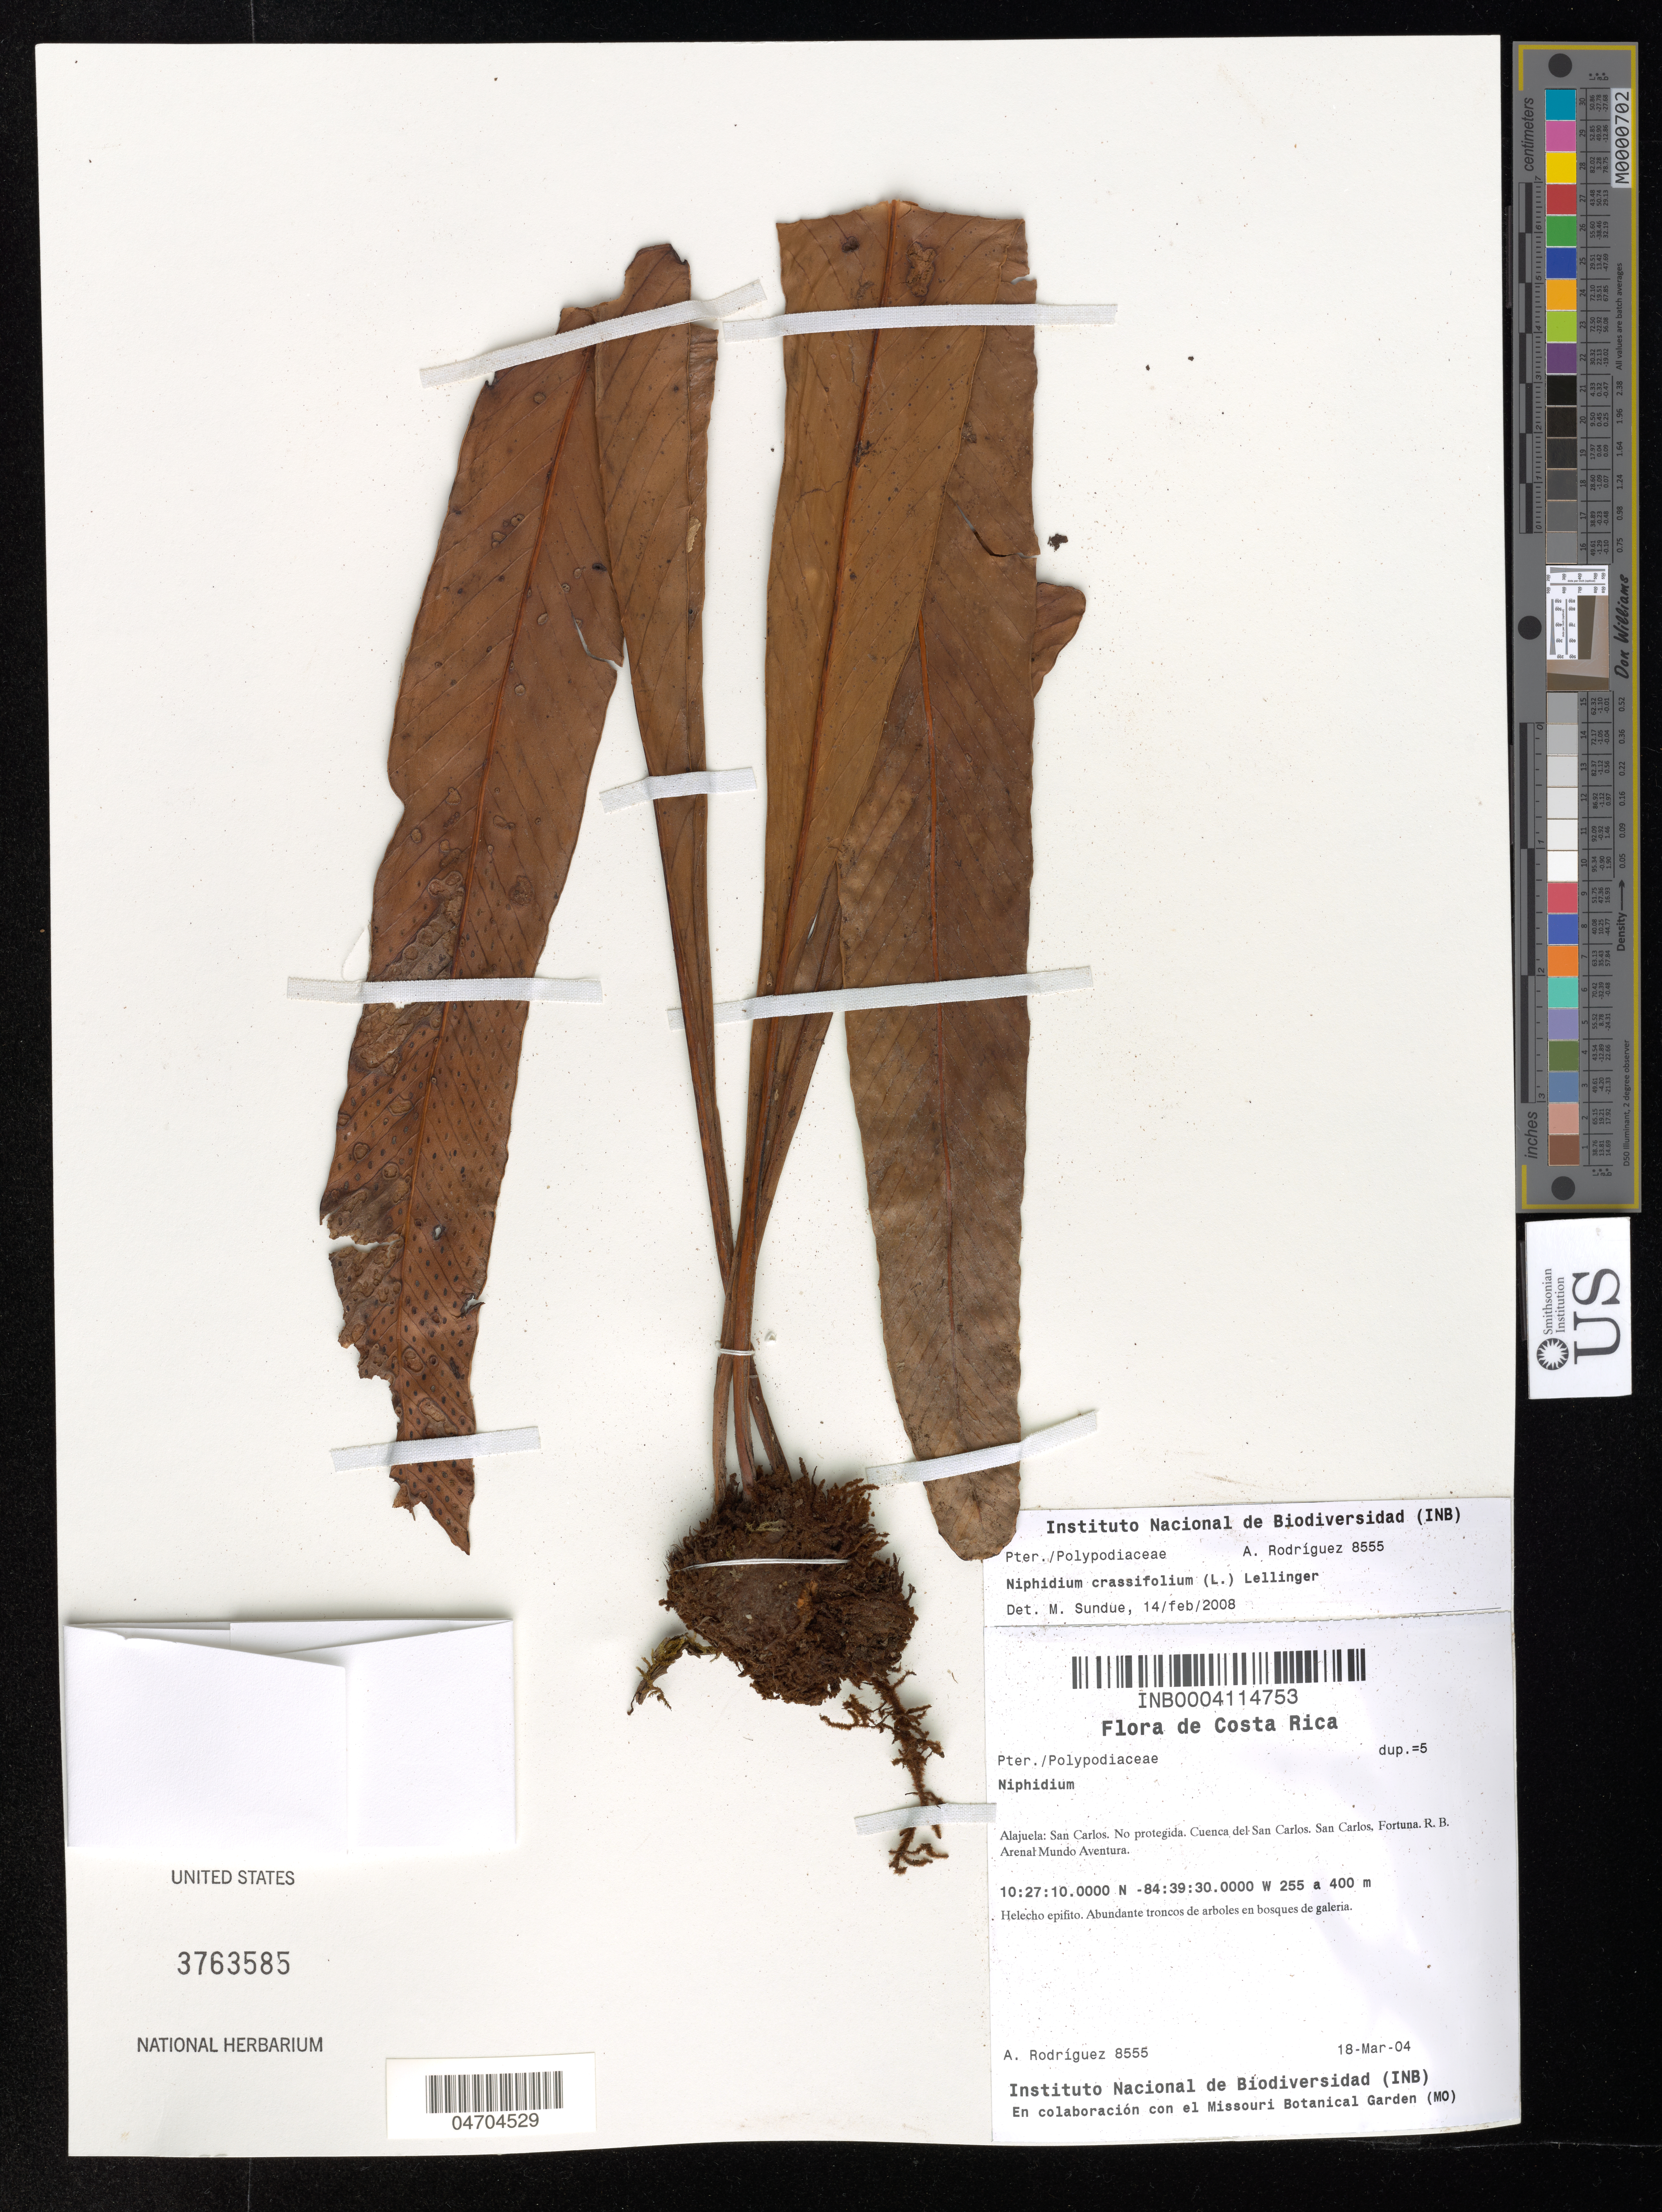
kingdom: Plantae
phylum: Tracheophyta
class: Polypodiopsida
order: Polypodiales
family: Polypodiaceae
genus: Niphidium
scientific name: Niphidium crassifolium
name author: (L.) Lellinger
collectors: A. Rodríguez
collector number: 8555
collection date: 2004-03-18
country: Costa Rica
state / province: Alajuela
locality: San Carlos. No protegida. Cuenca del San Carlos. San Carlos, Fortuna. R.B. Arenal Mundo Aventura.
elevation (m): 255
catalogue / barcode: US 3763585